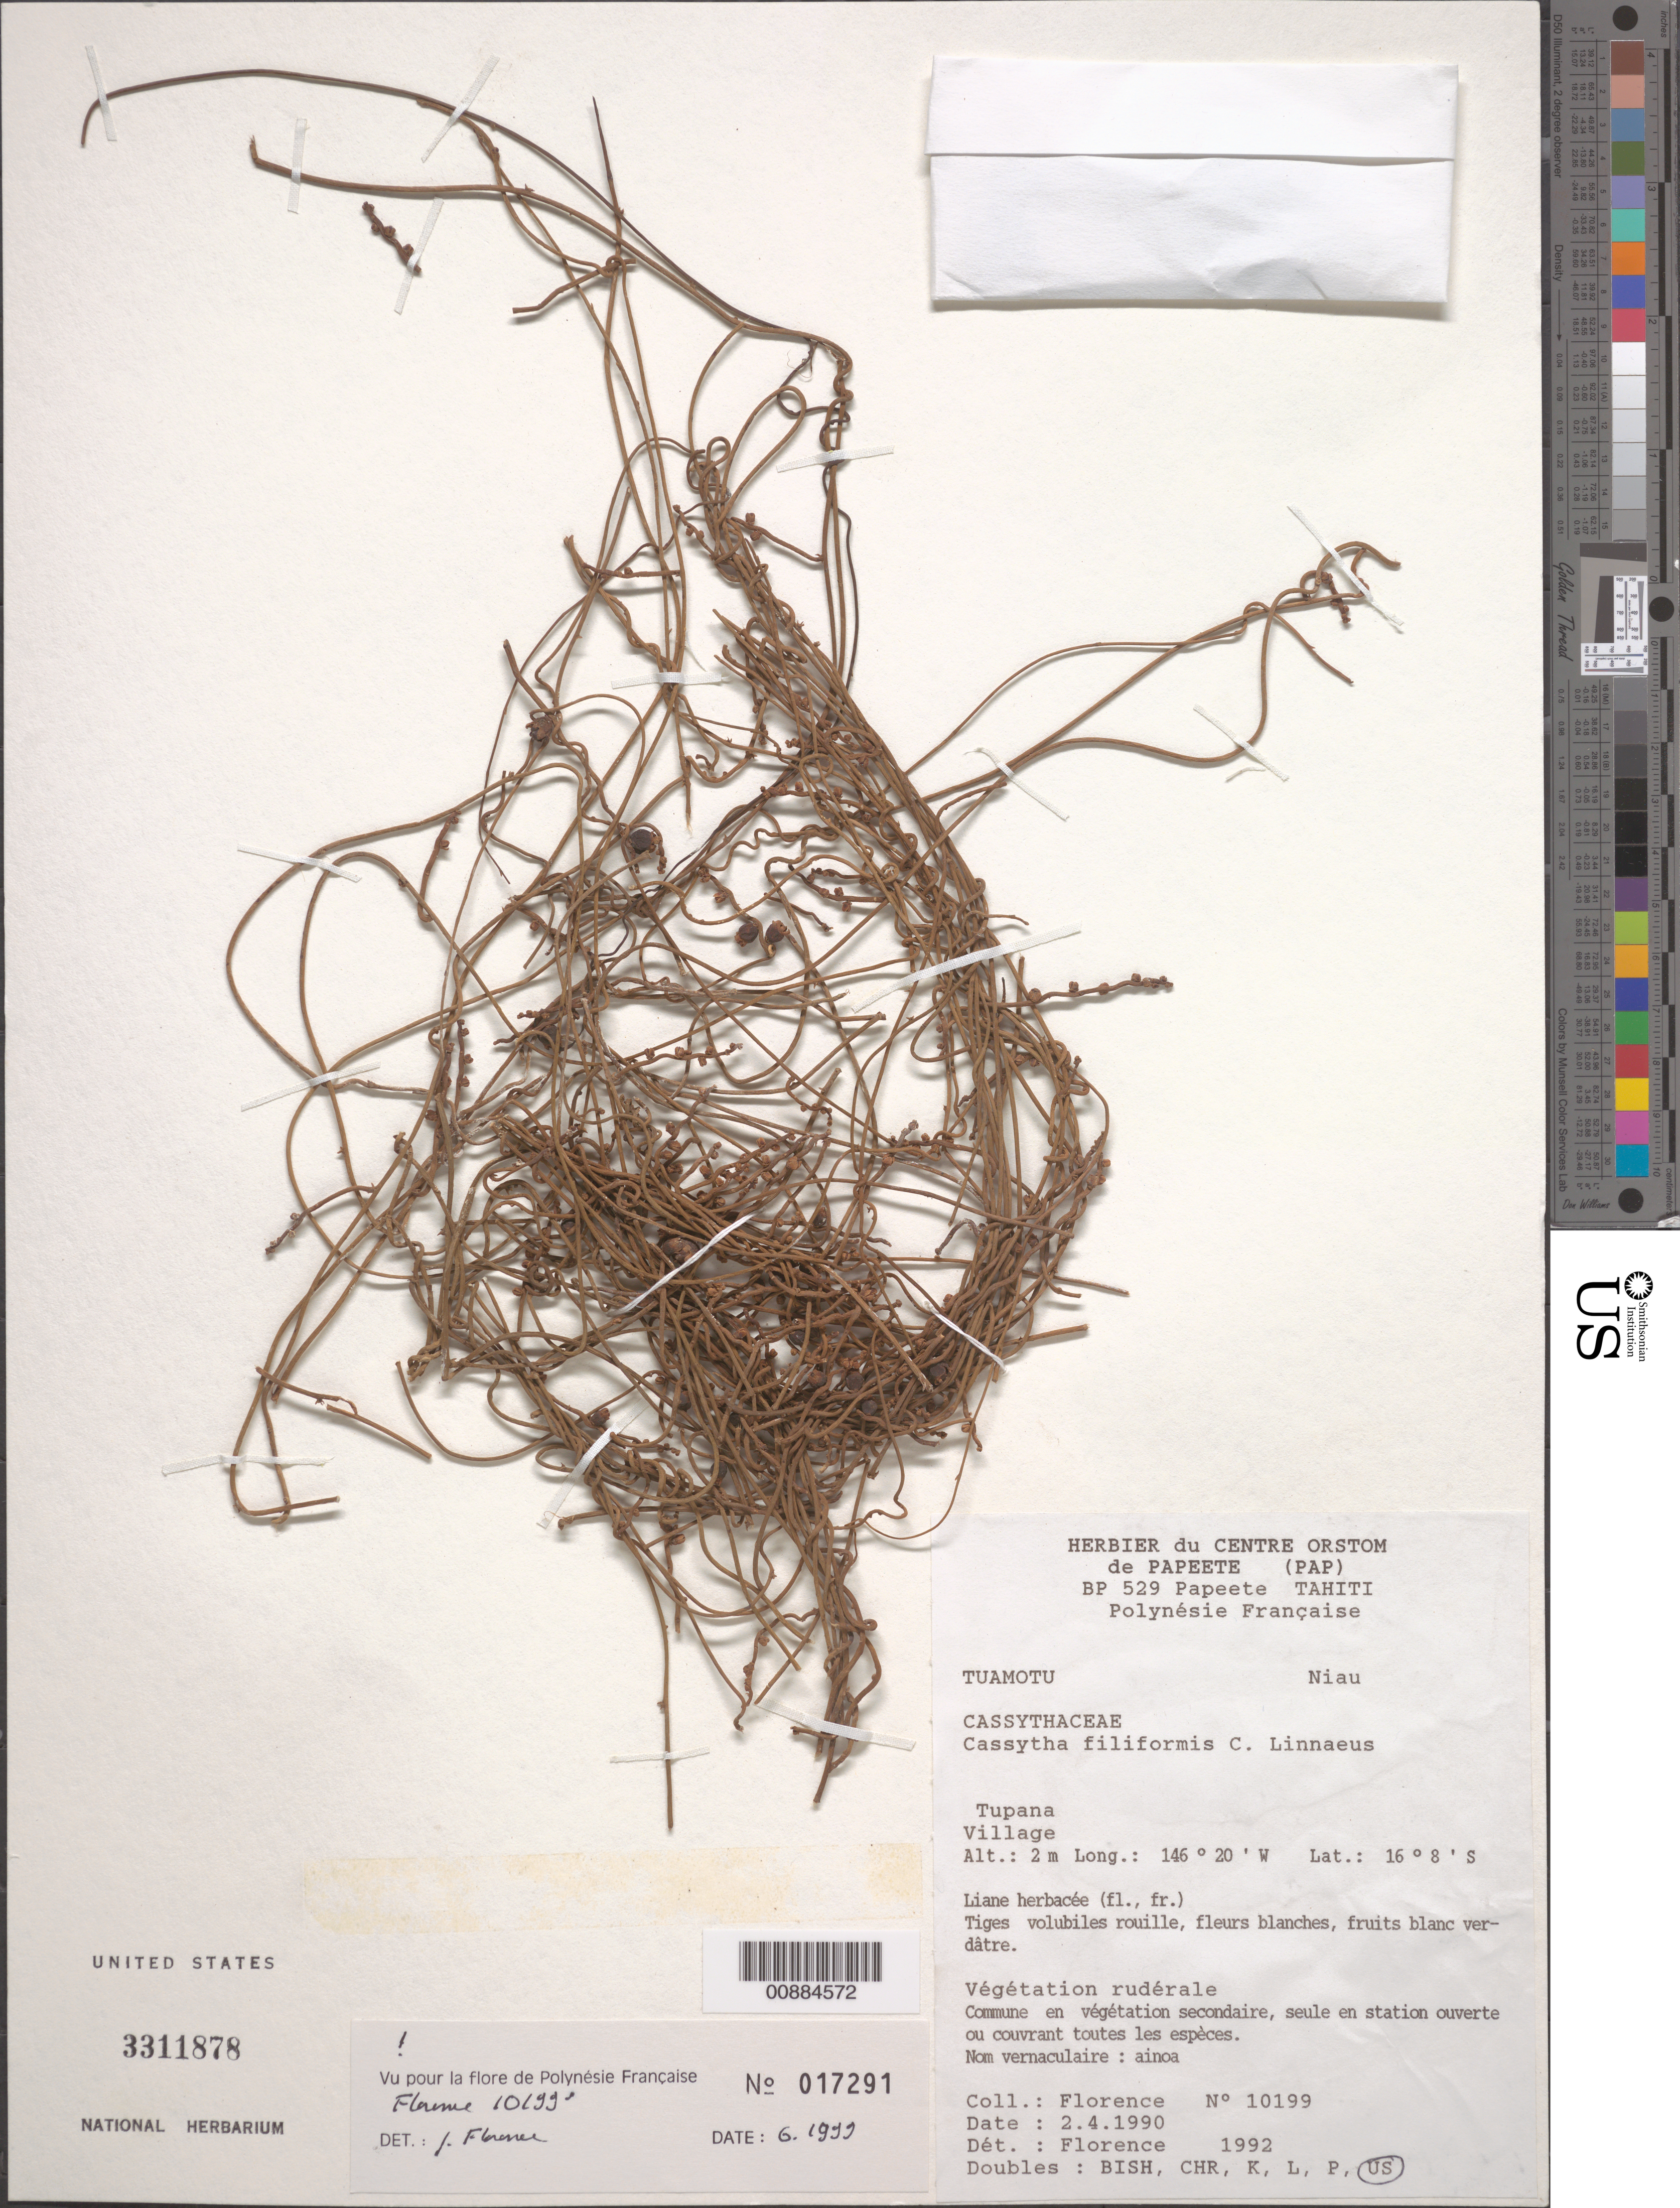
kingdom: Plantae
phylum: Tracheophyta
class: Magnoliopsida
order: Laurales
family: Lauraceae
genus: Cassytha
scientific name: Cassytha filiformis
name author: L.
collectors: J. Florence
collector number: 10199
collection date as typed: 04 Feb 1990 or 02 Apr 1990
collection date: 1990-02-04 or 1990-04-02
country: French Polynesia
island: Niau Atoll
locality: Tuamotu. Niau. Tupana Village.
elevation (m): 2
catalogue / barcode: US 3311878